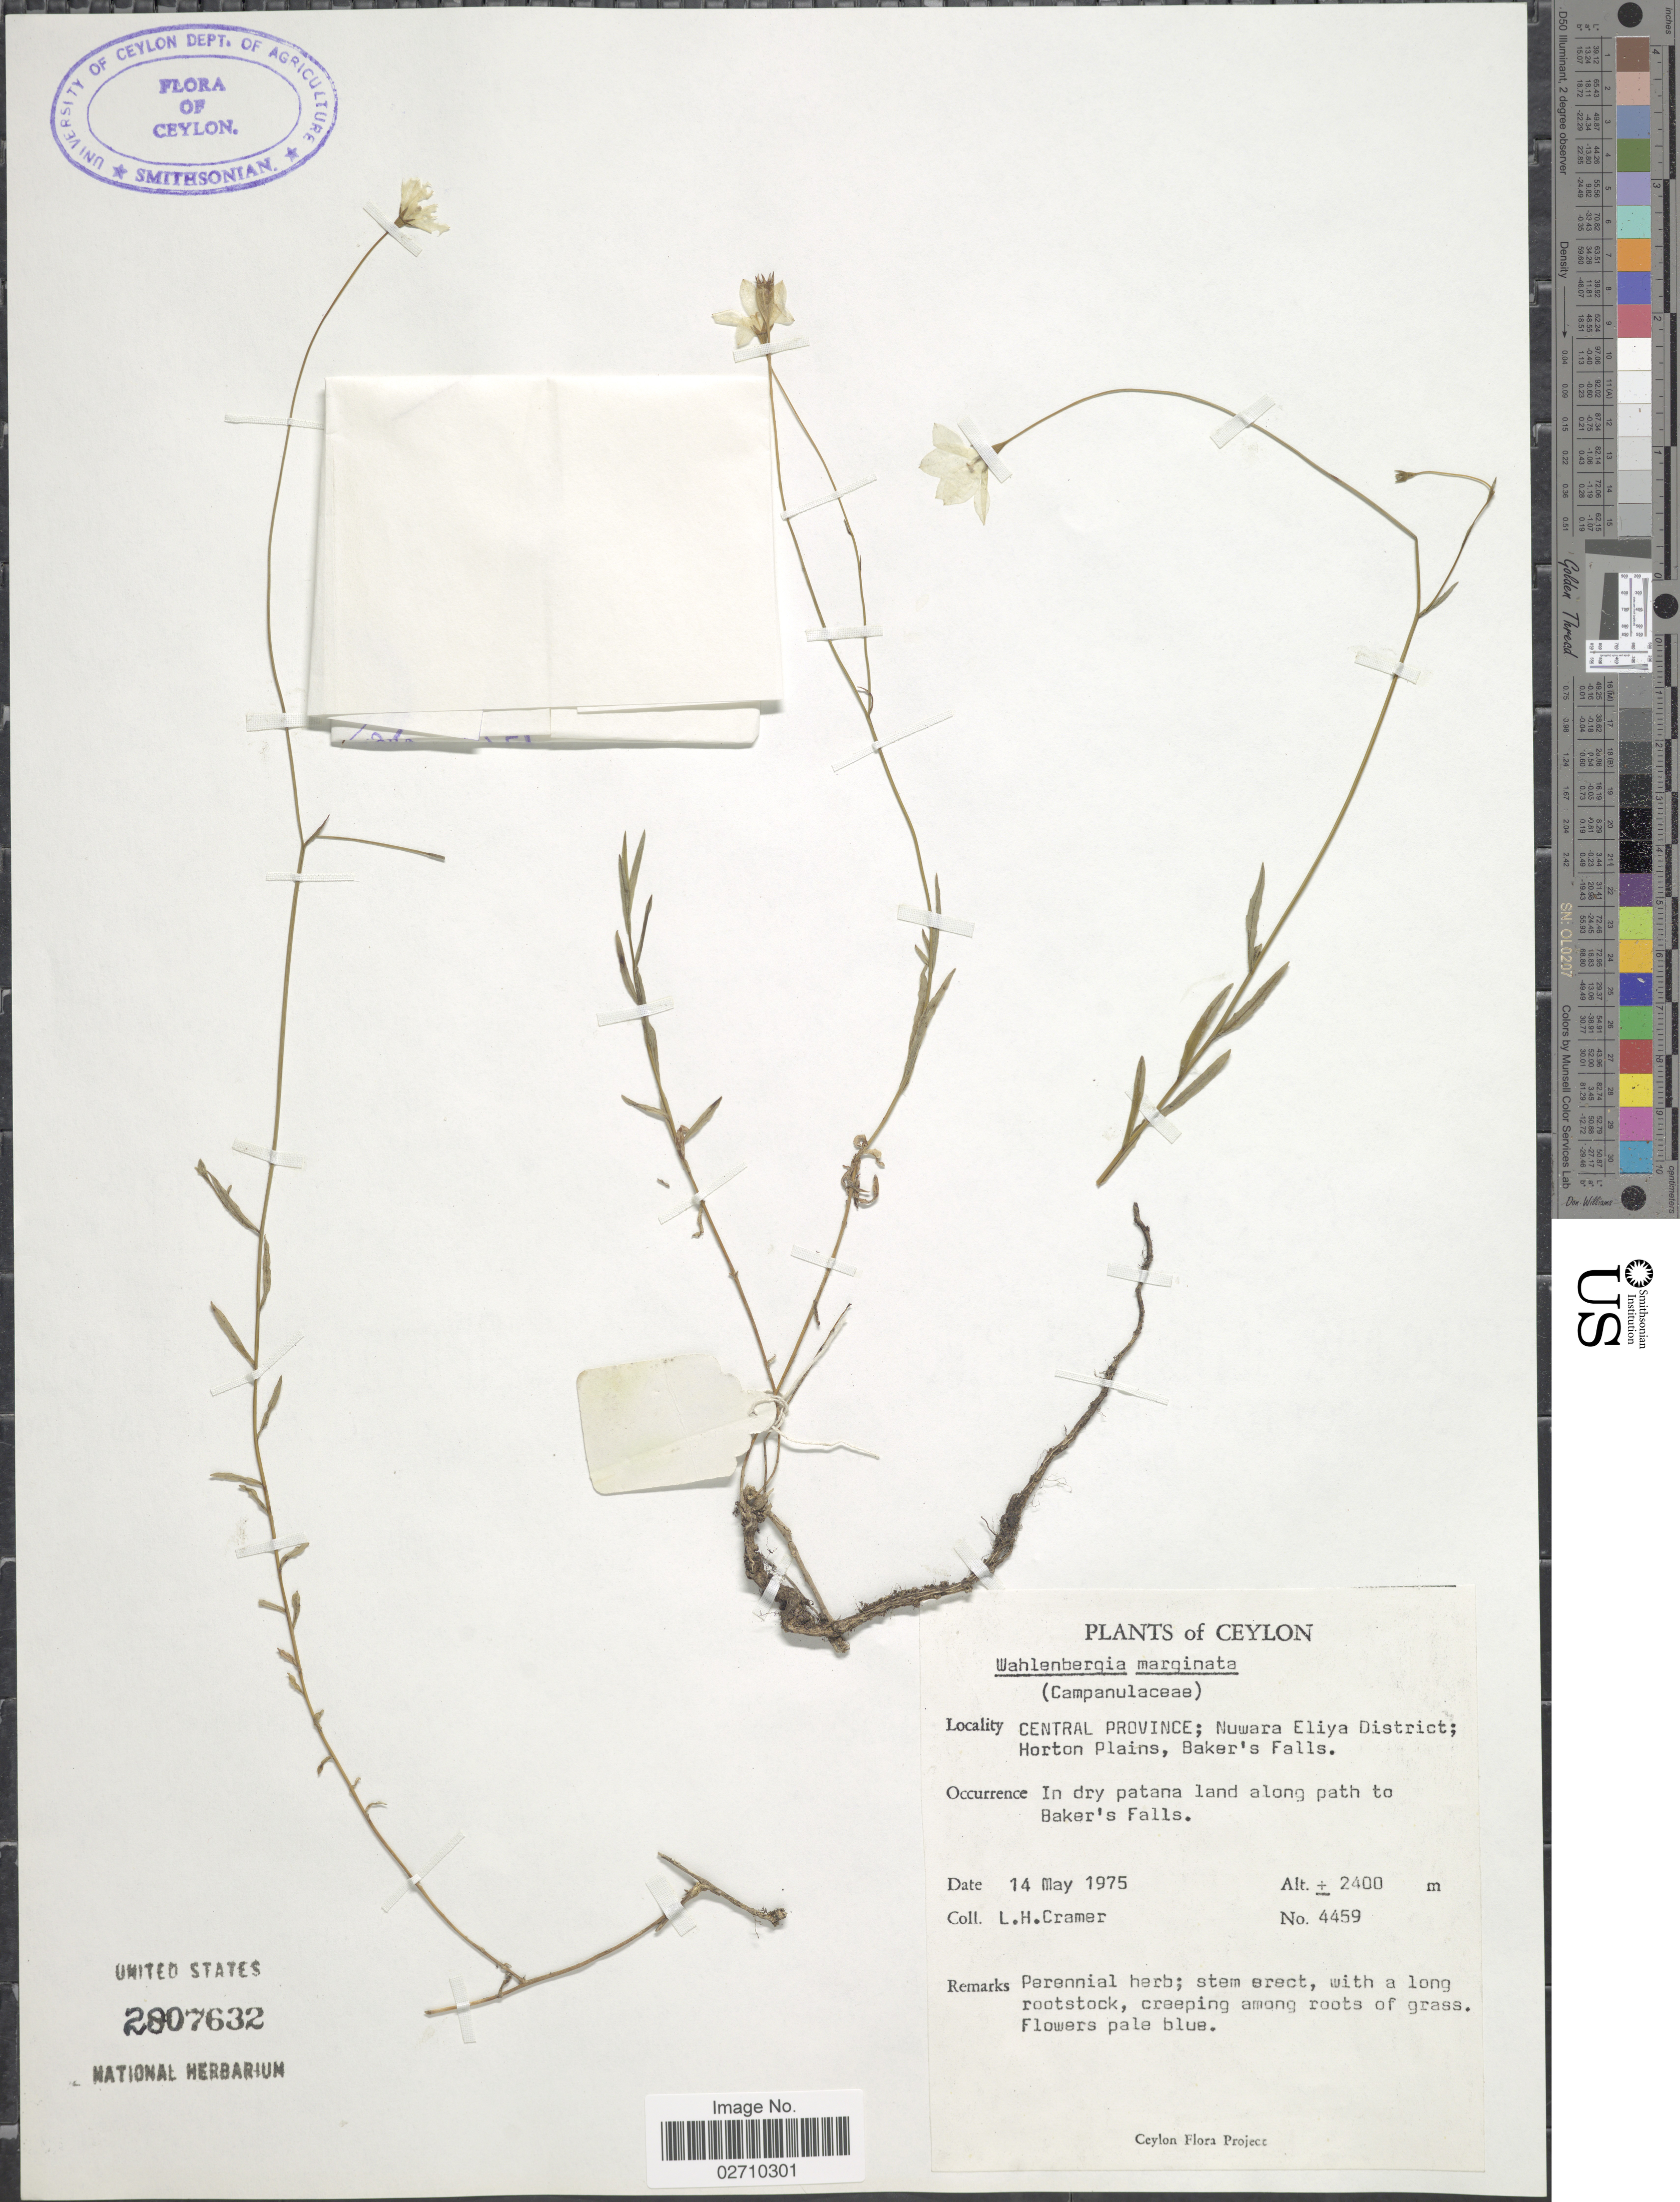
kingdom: Plantae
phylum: Tracheophyta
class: Magnoliopsida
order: Asterales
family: Campanulaceae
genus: Wahlenbergia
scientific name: Wahlenbergia marginata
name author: (Thunb.) A. DC.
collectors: L. H. Cramer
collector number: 4459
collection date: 1975-05-14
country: Sri Lanka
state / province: Central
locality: Ceylon. Nuwara Eliya District; Horton Plains, Baker's Falls.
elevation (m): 2400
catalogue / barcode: US 2807632